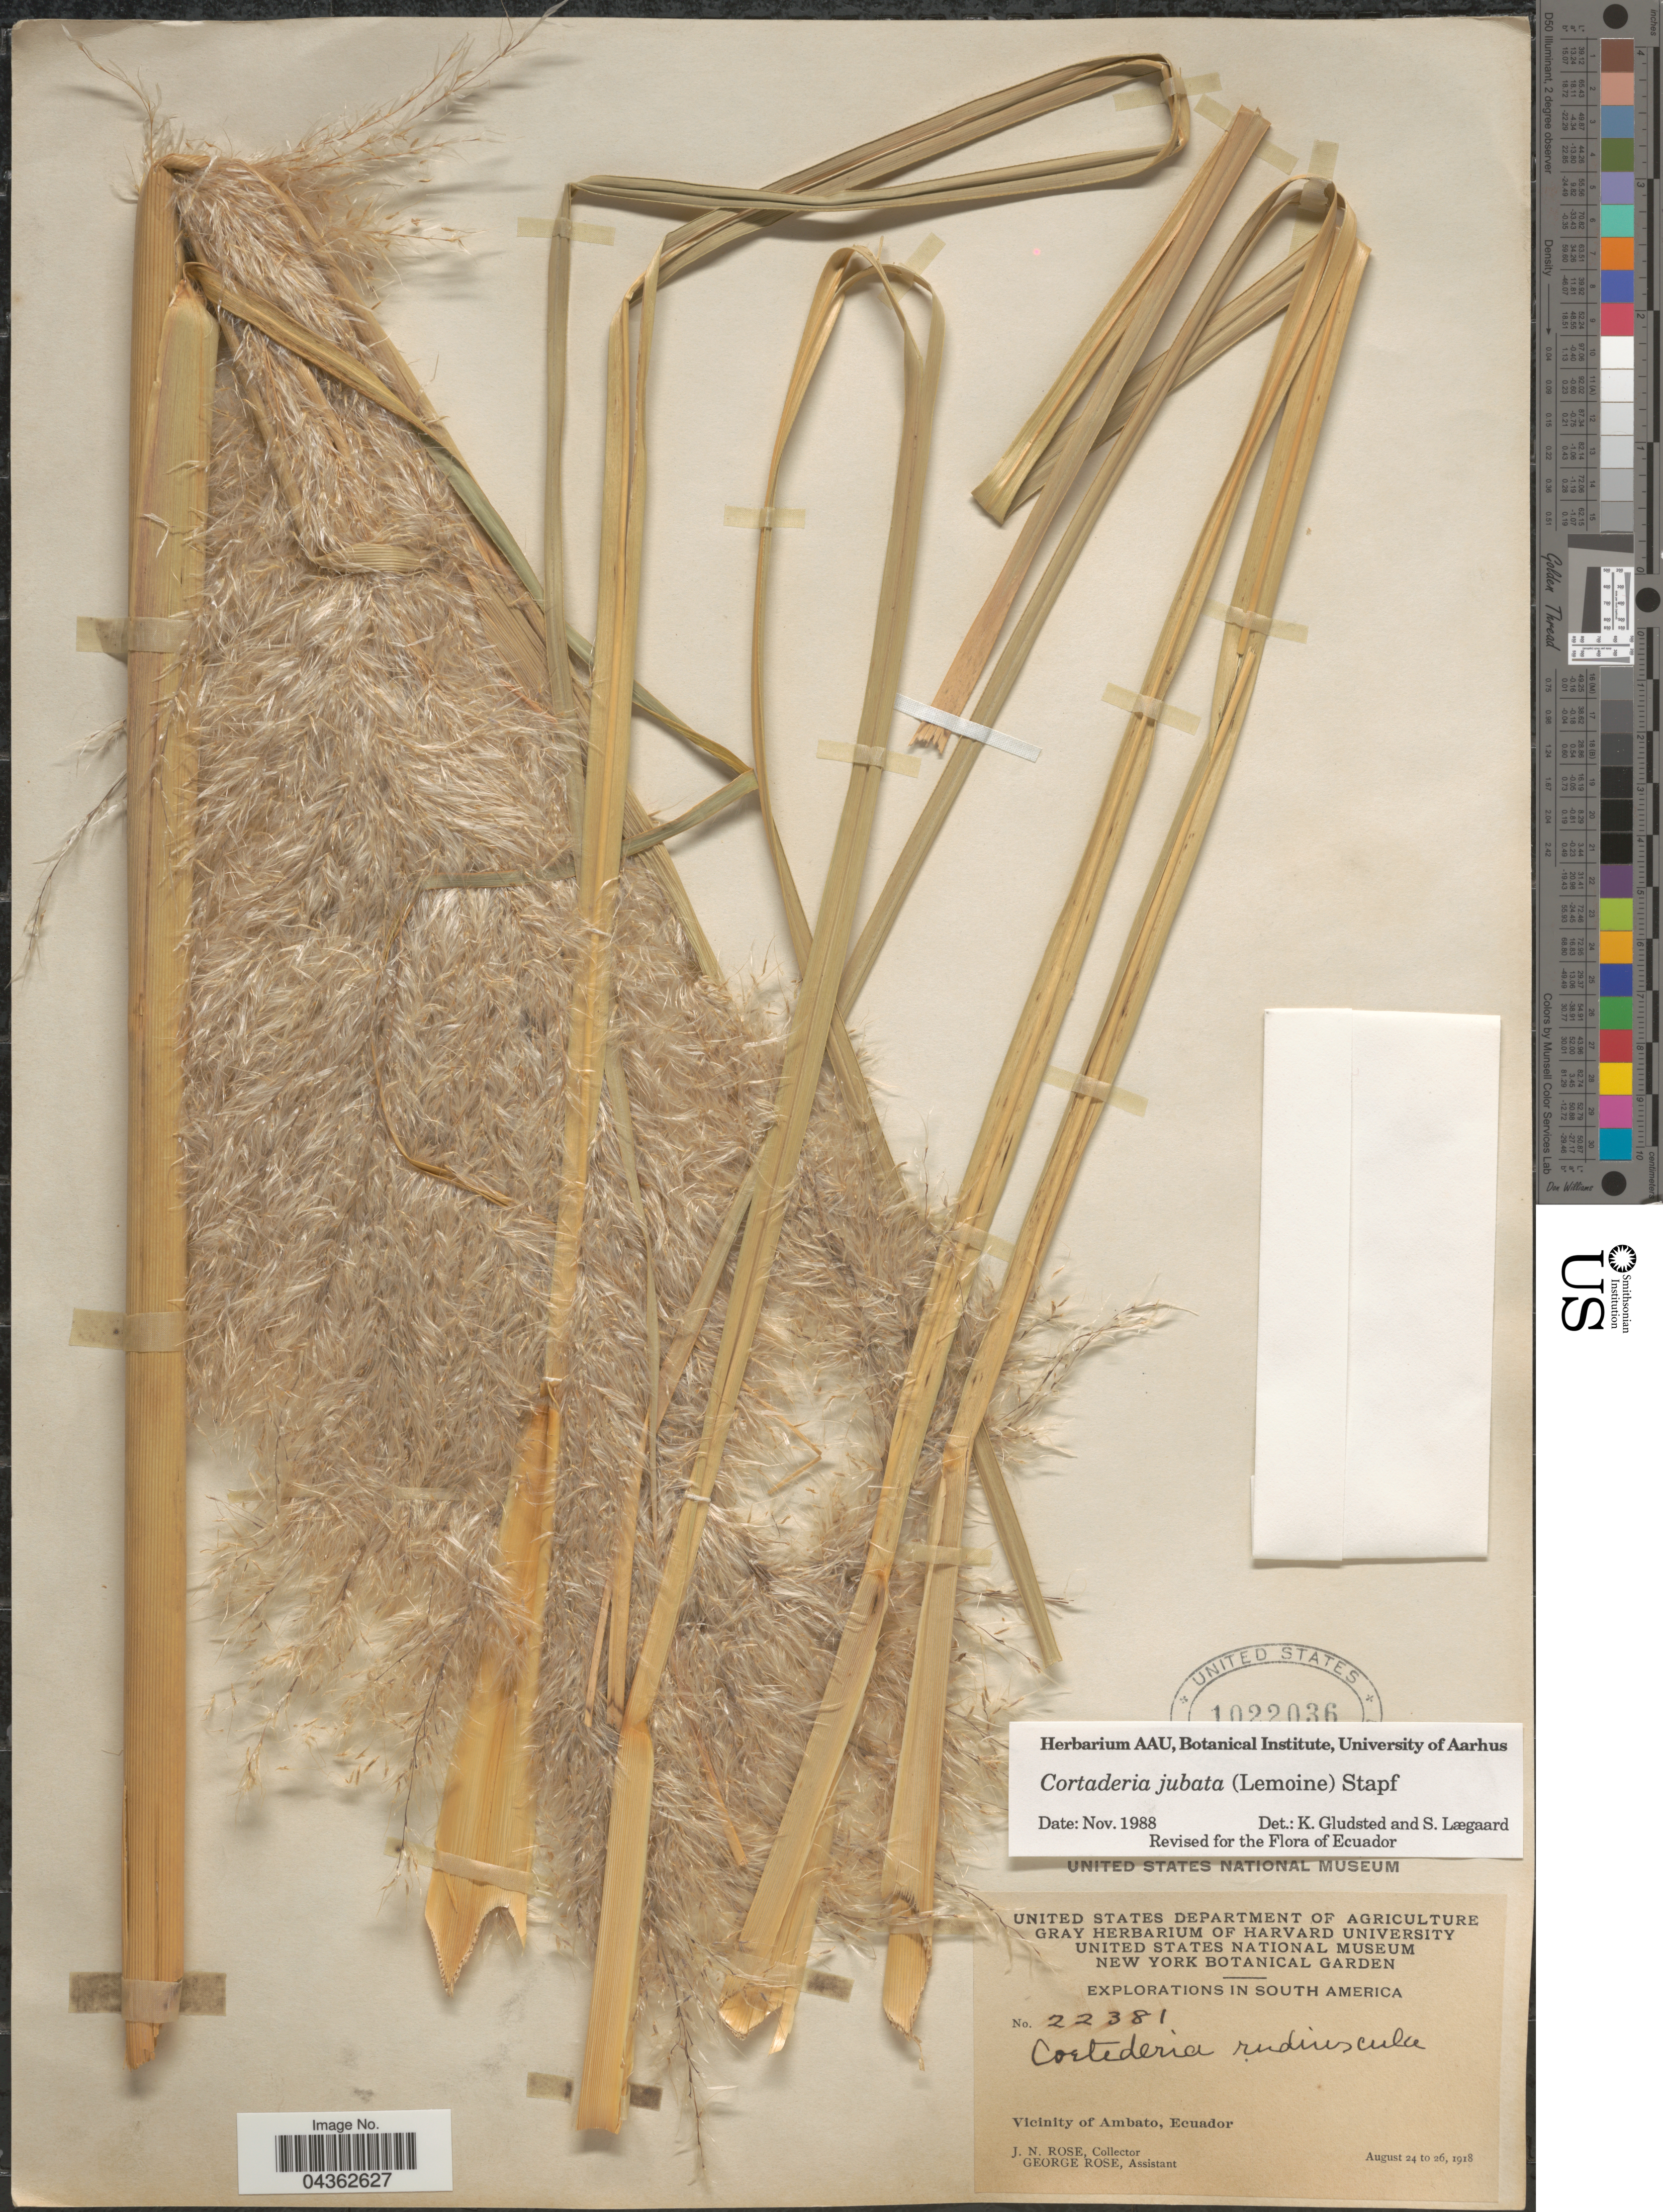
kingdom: Plantae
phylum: Tracheophyta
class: Liliopsida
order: Poales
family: Poaceae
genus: Cortaderia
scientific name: Cortaderia jubata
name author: (Lemoine) Stapf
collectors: J. N. Rose & G. Rose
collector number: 22381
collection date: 1918-08-24/1918-08-26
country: Ecuador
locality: Explorations in South America. Vicinity of Ambato.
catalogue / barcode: US 1022036